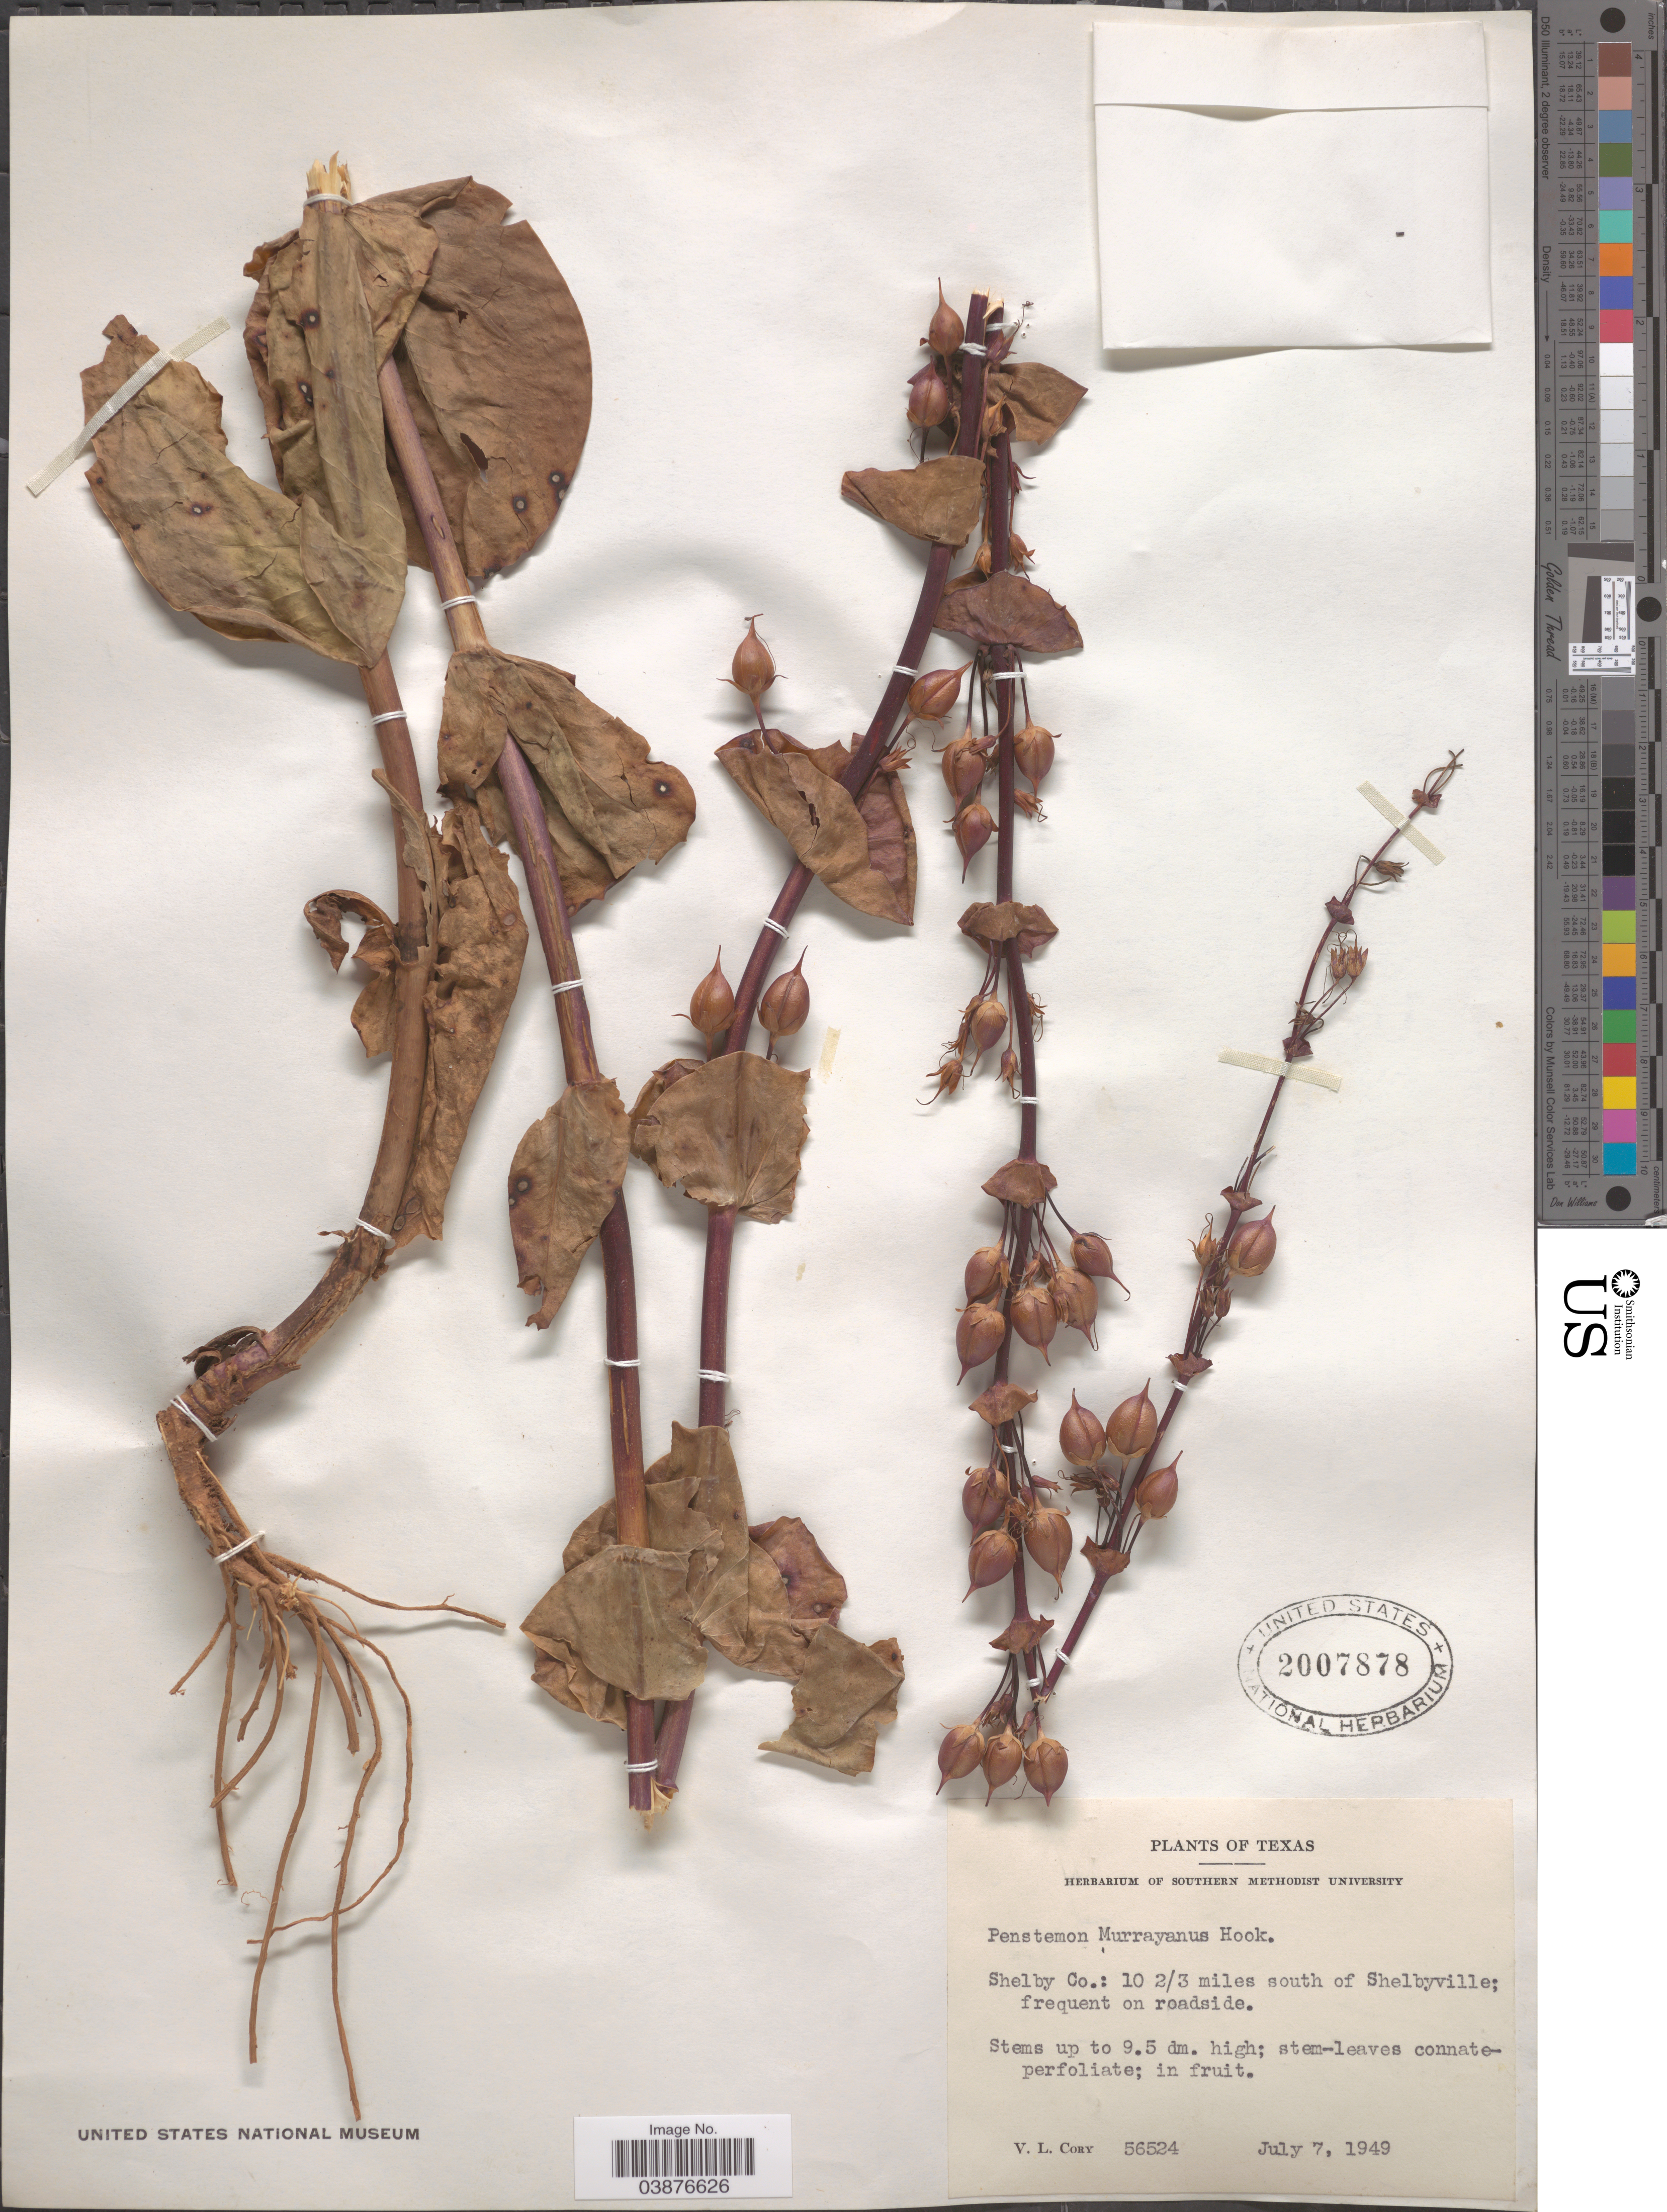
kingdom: Plantae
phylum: Tracheophyta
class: Magnoliopsida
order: Lamiales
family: Plantaginaceae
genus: Penstemon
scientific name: Penstemon murrayanus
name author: Hook.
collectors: V. Cory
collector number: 56524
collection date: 1949-07-07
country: United States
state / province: Texas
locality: Shelby Co.: 10 2/3 miles south of Shelbyville.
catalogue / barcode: US 2007878